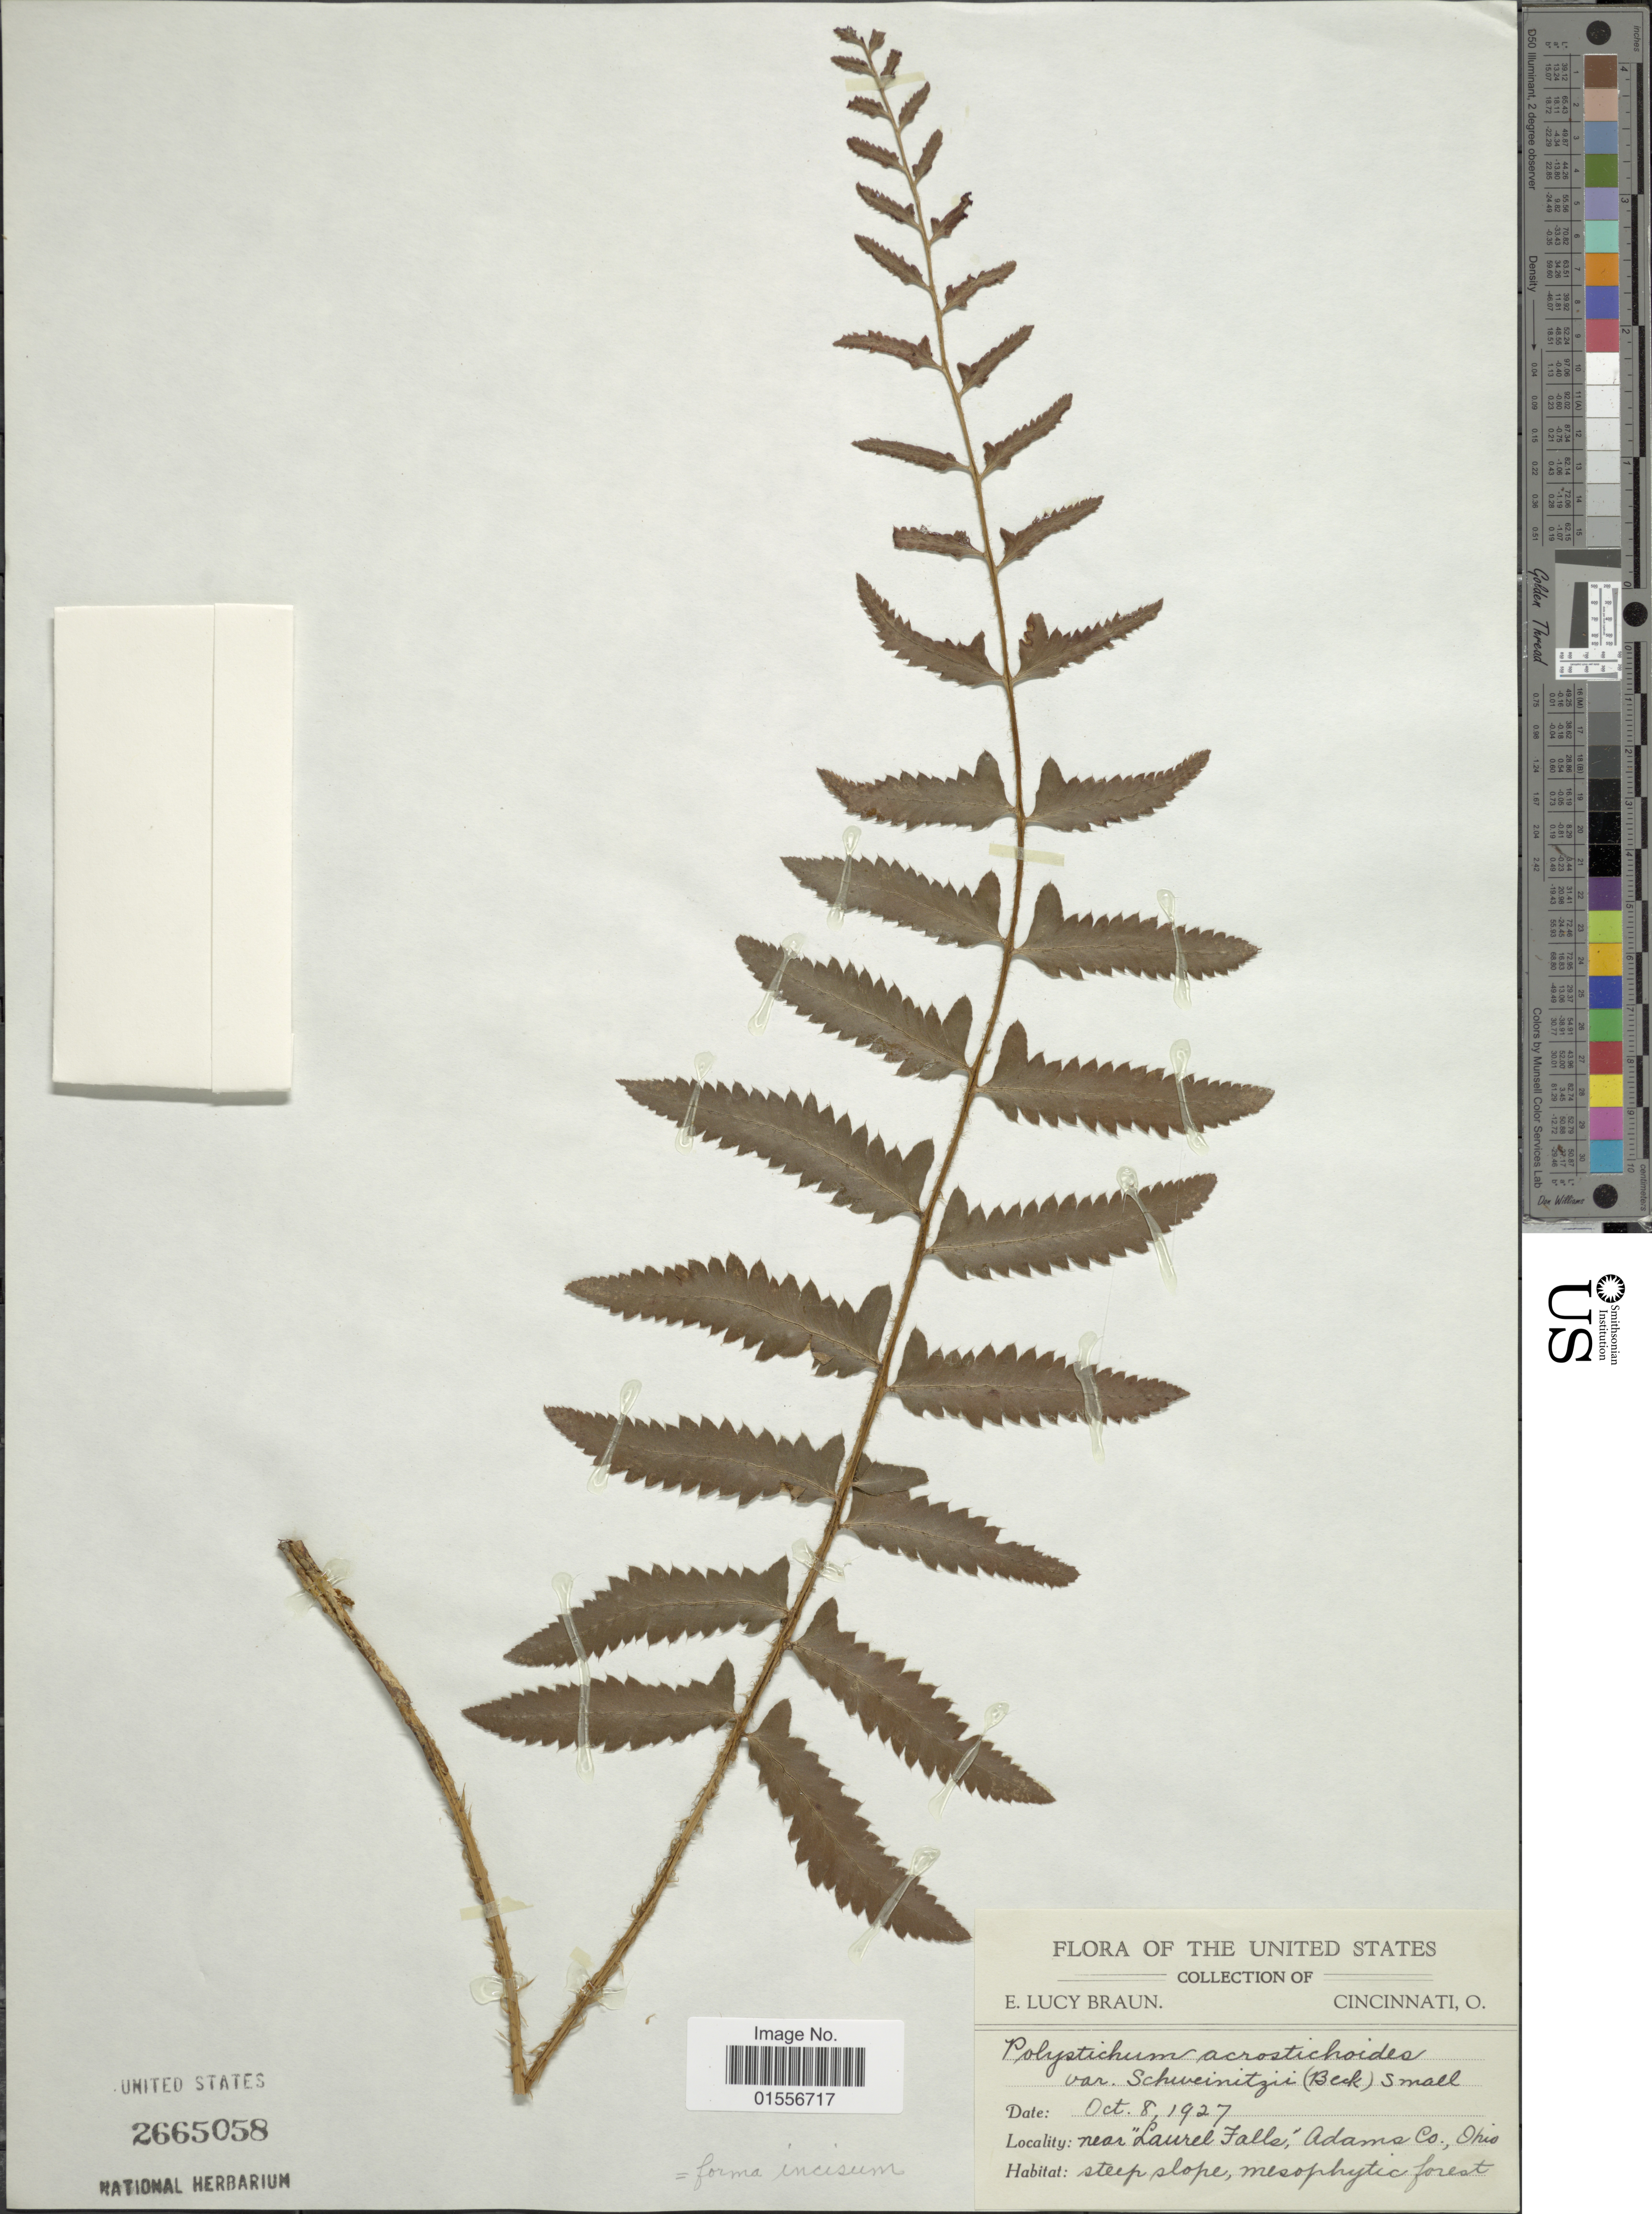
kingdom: Plantae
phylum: Tracheophyta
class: Polypodiopsida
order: Polypodiales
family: Dryopteridaceae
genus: Polystichum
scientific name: Polystichum acrostichoides f. incisum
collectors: E. L. Braun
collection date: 1927-10-08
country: United States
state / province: Ohio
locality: Near "Laurel Falls", Adams Co.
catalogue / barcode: US 2665058